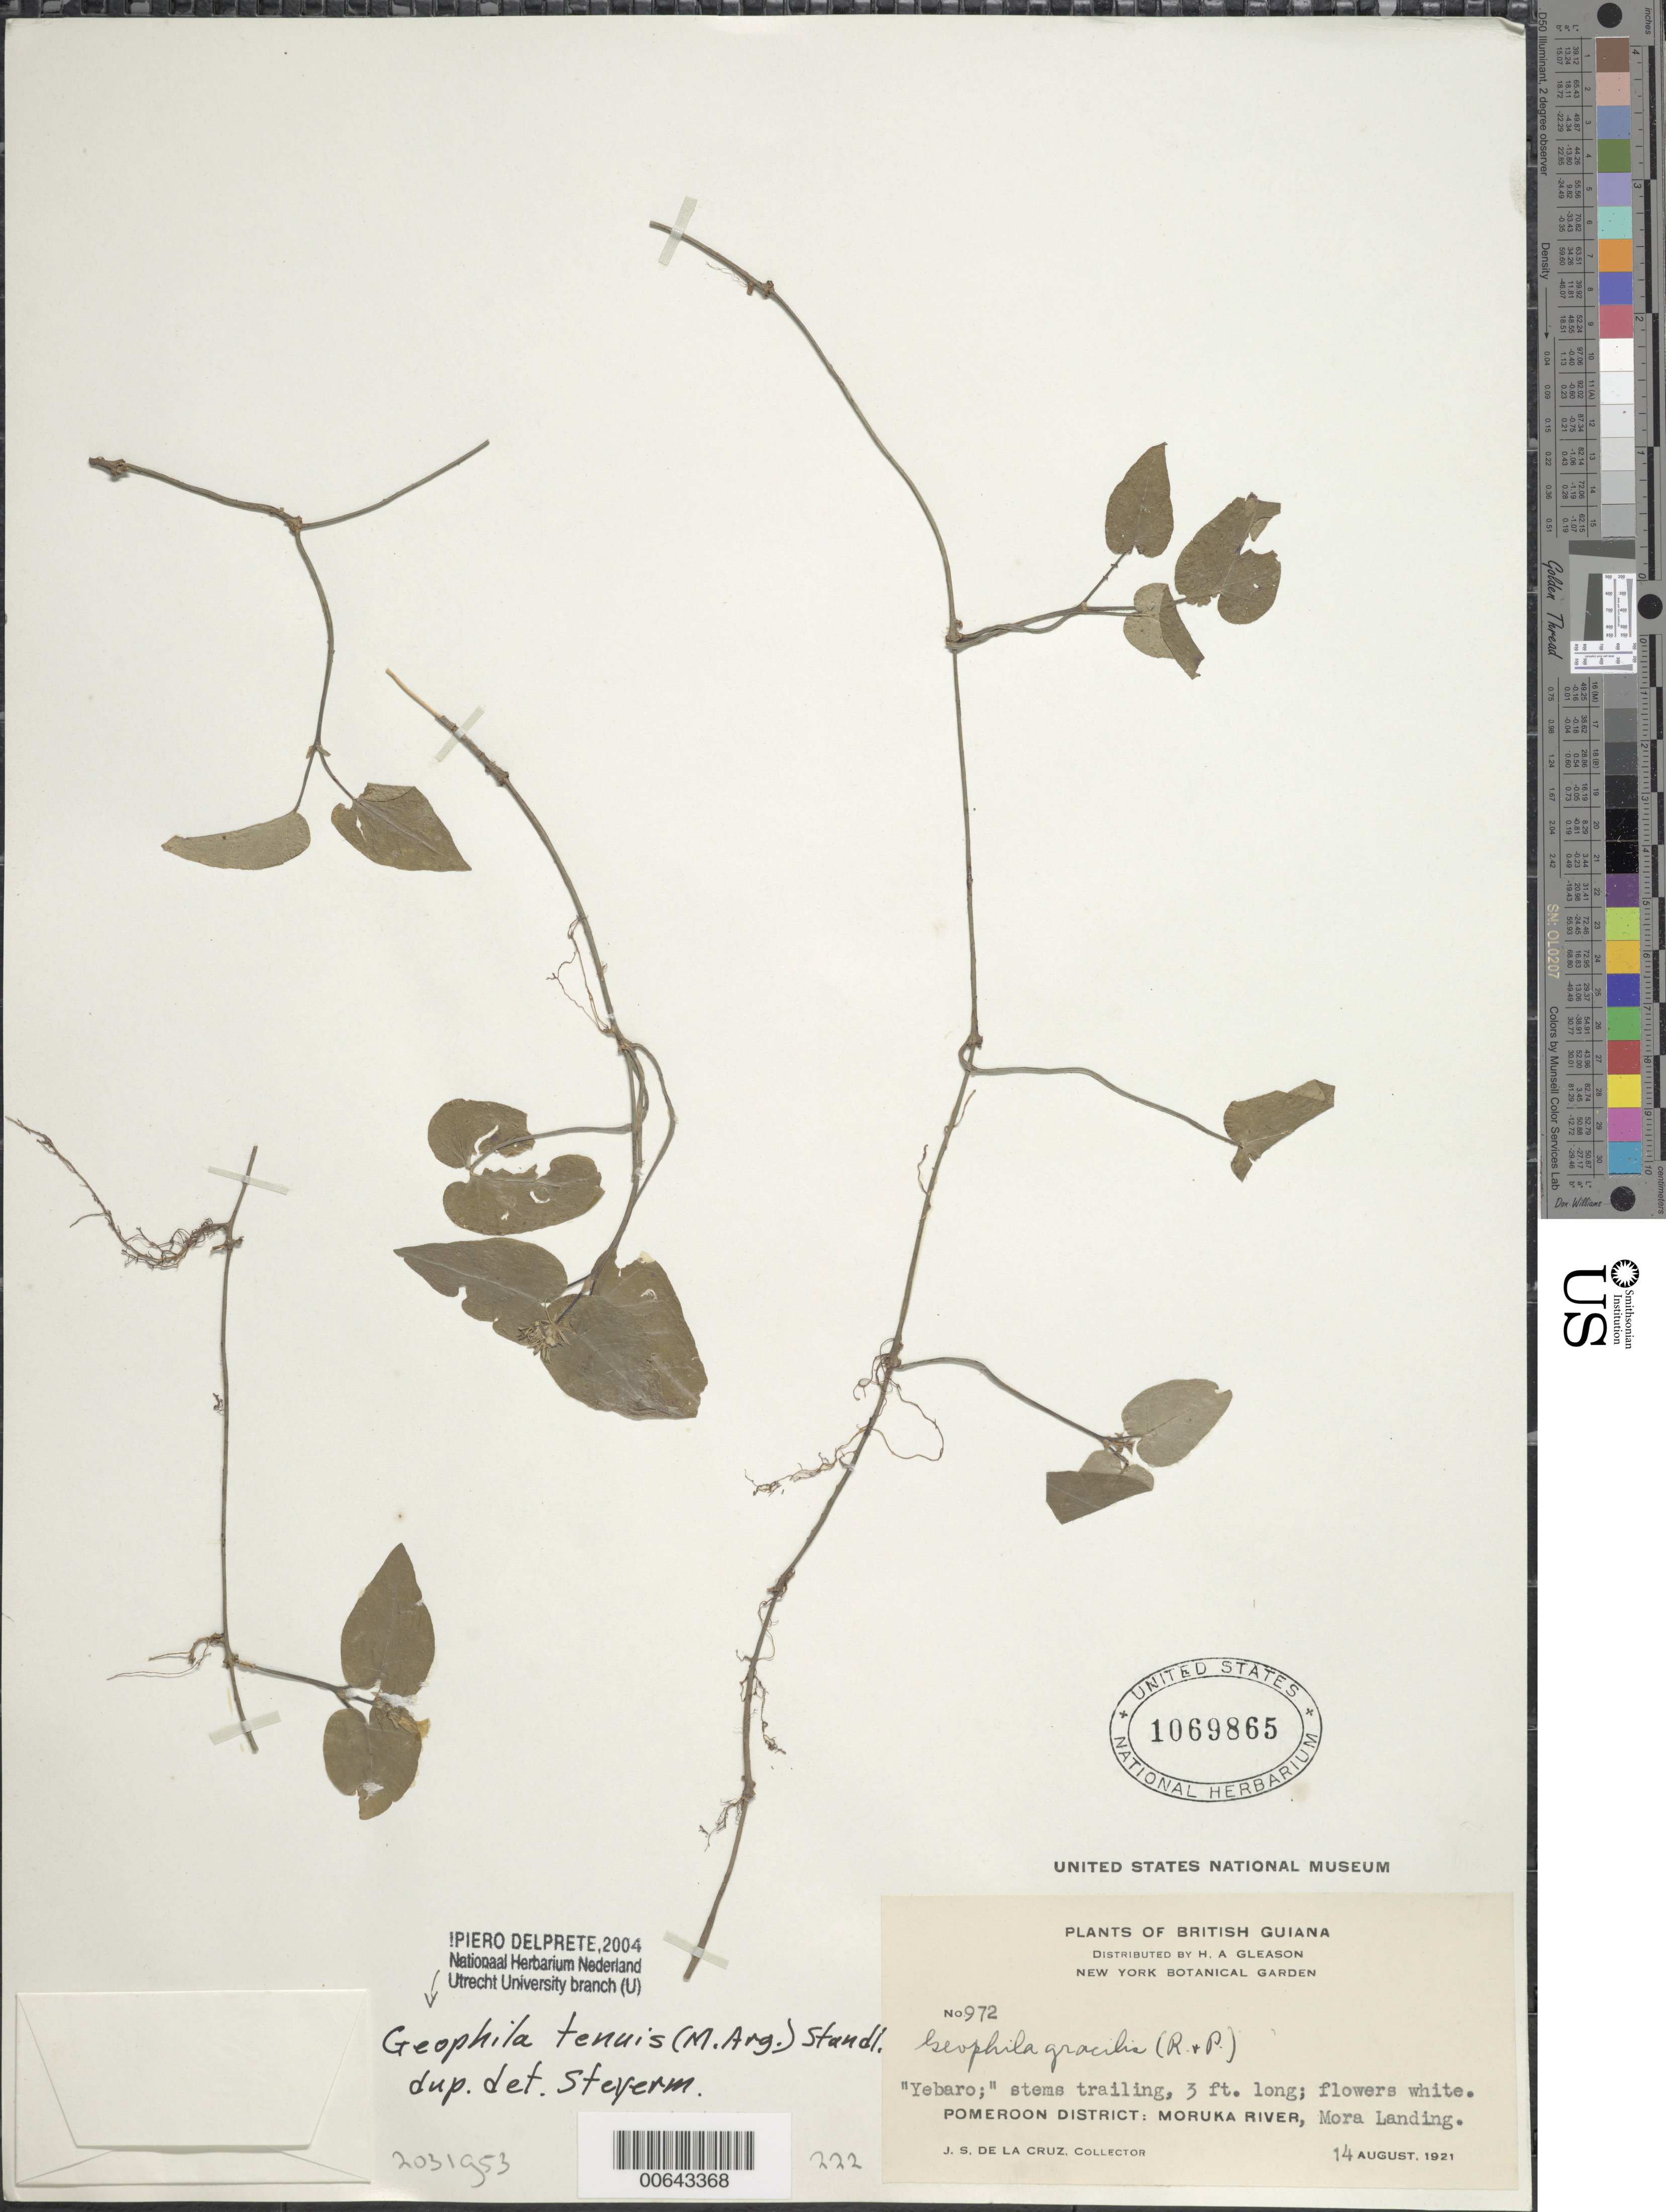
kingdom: Plantae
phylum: Tracheophyta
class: Magnoliopsida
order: Gentianales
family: Rubiaceae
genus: Geophila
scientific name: Geophila tenuis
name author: (Müll. Arg.) Standl.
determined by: Steyermark, Julian A., (VEN)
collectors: J. S. de la Cruz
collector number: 972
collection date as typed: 14-Aug-21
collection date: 1921-08-14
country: Guyana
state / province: Barima-Waini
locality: Mora Landing, Moruka R., Pomeroon Dist.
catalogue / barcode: US 1069865